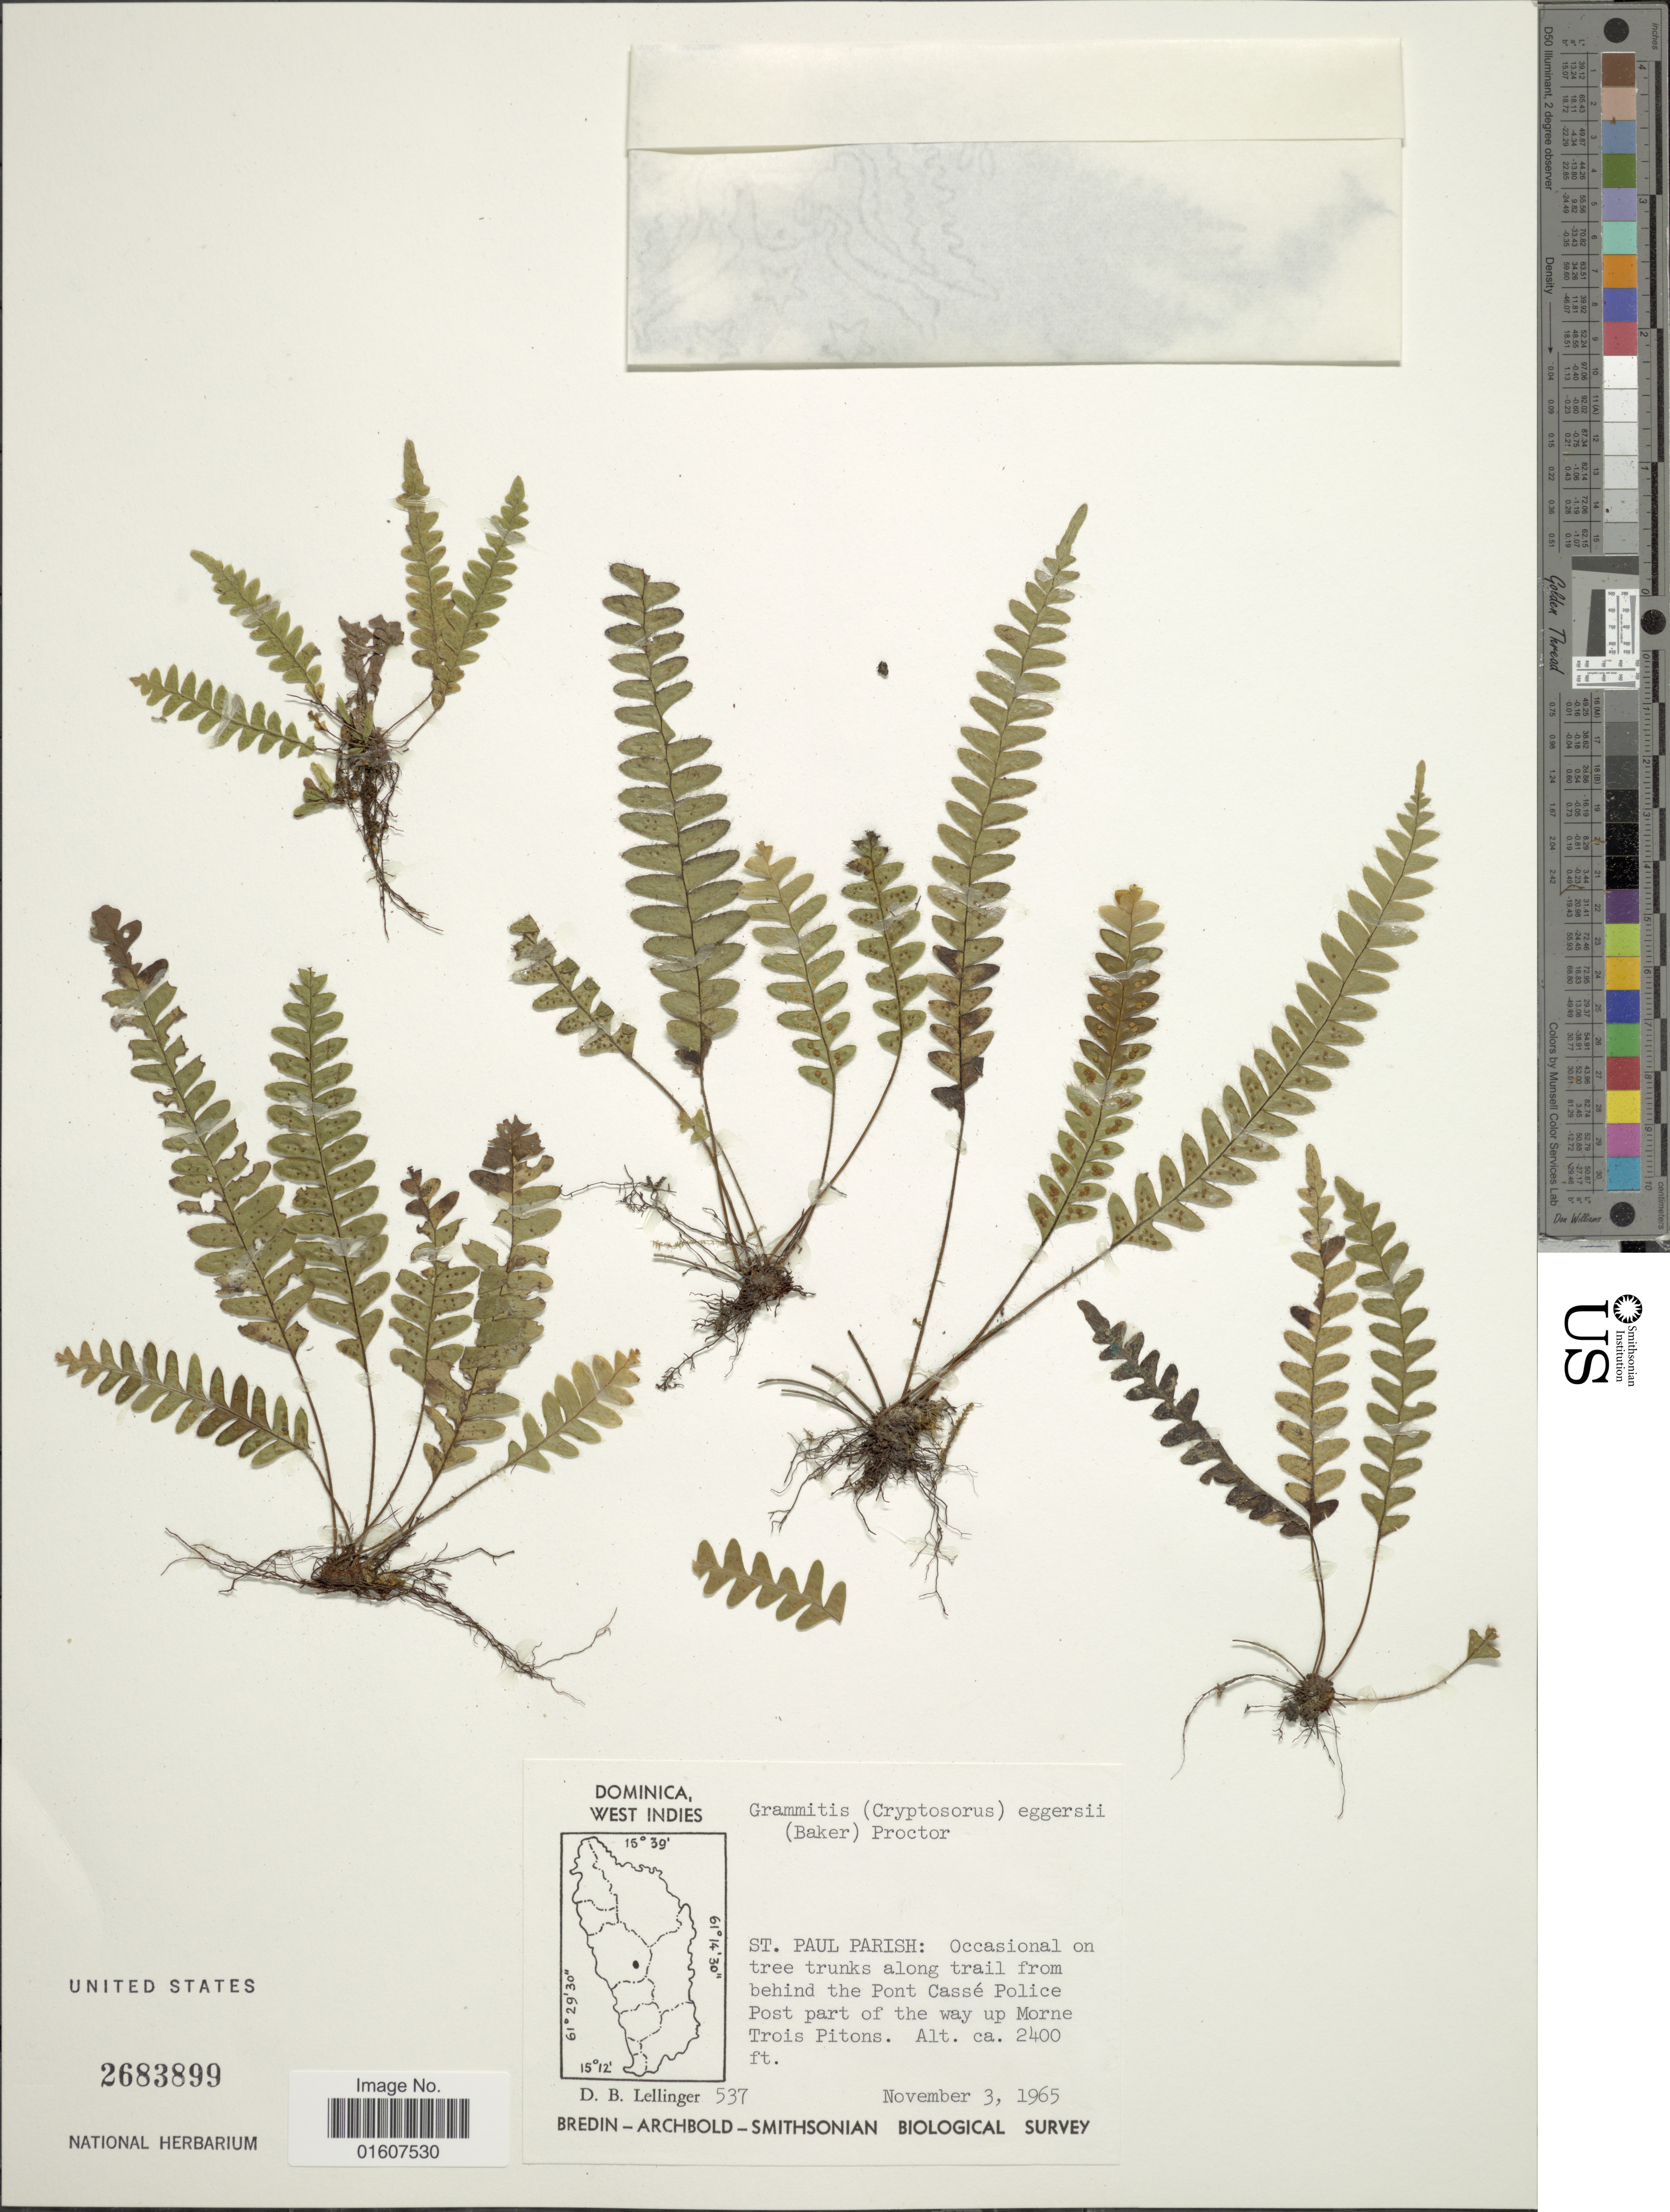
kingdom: Plantae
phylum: Tracheophyta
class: Polypodiopsida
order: Polypodiales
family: Polypodiaceae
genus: Terpsichore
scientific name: Terpsichore eggersii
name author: (Baker ex Hook.) A.R. Sm.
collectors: D. B. Lellinger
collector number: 537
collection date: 1965-11-03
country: Dominica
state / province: St. Paul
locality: St. Paul Parish: Occasional on tree trunks along trail from behind the Pont Cassé Police Post part of the way up Morne Trois Pitons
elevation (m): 732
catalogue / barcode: US 2683899